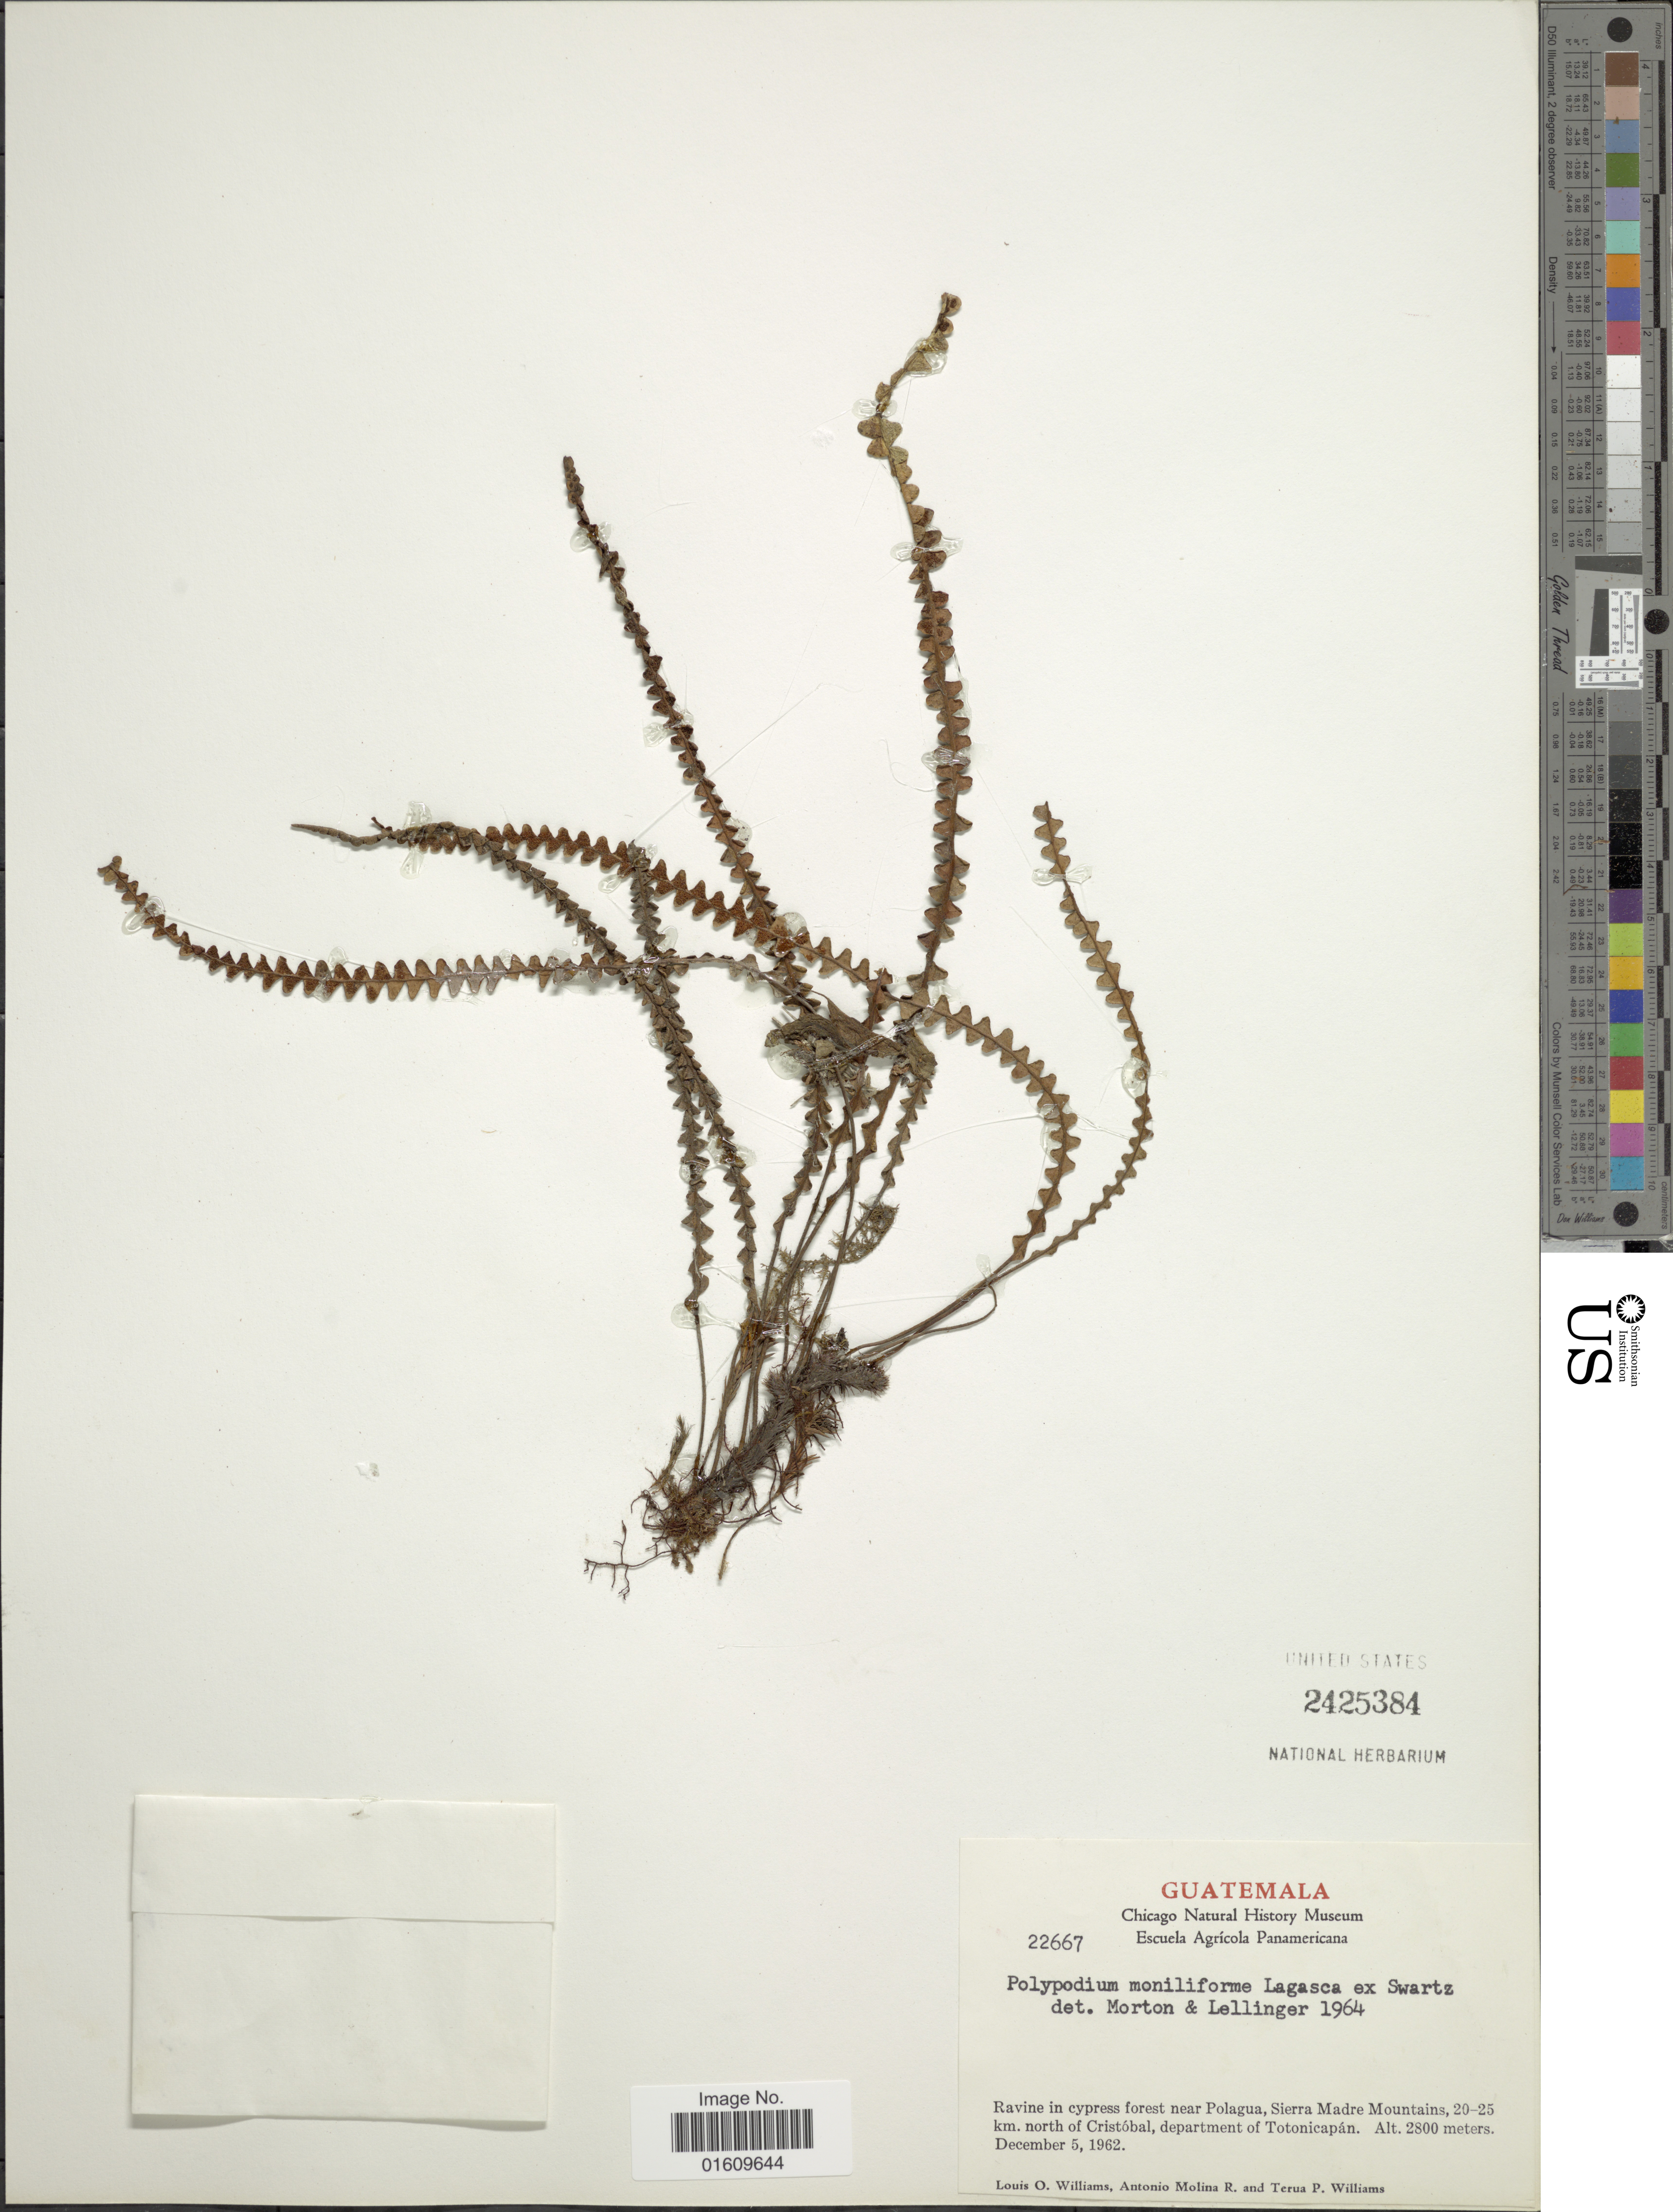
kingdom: Plantae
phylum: Tracheophyta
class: Polypodiopsida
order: Polypodiales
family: Polypodiaceae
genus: Melpomene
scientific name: Melpomene moniliformis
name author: (Lag. ex Sw.) A.R. Sm. & R.C. Moran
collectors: L. O. Williams, A. Molina R. & T. P. Williams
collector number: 22667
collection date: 1962-12-25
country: Guatemala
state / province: Totonicapan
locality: Ravine in cypress forest near Polagua, Sierra Madre Mountains, 20 - 25 km. north of Cristobal, department of Totonicapan.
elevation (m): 2800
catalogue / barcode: US 2425384